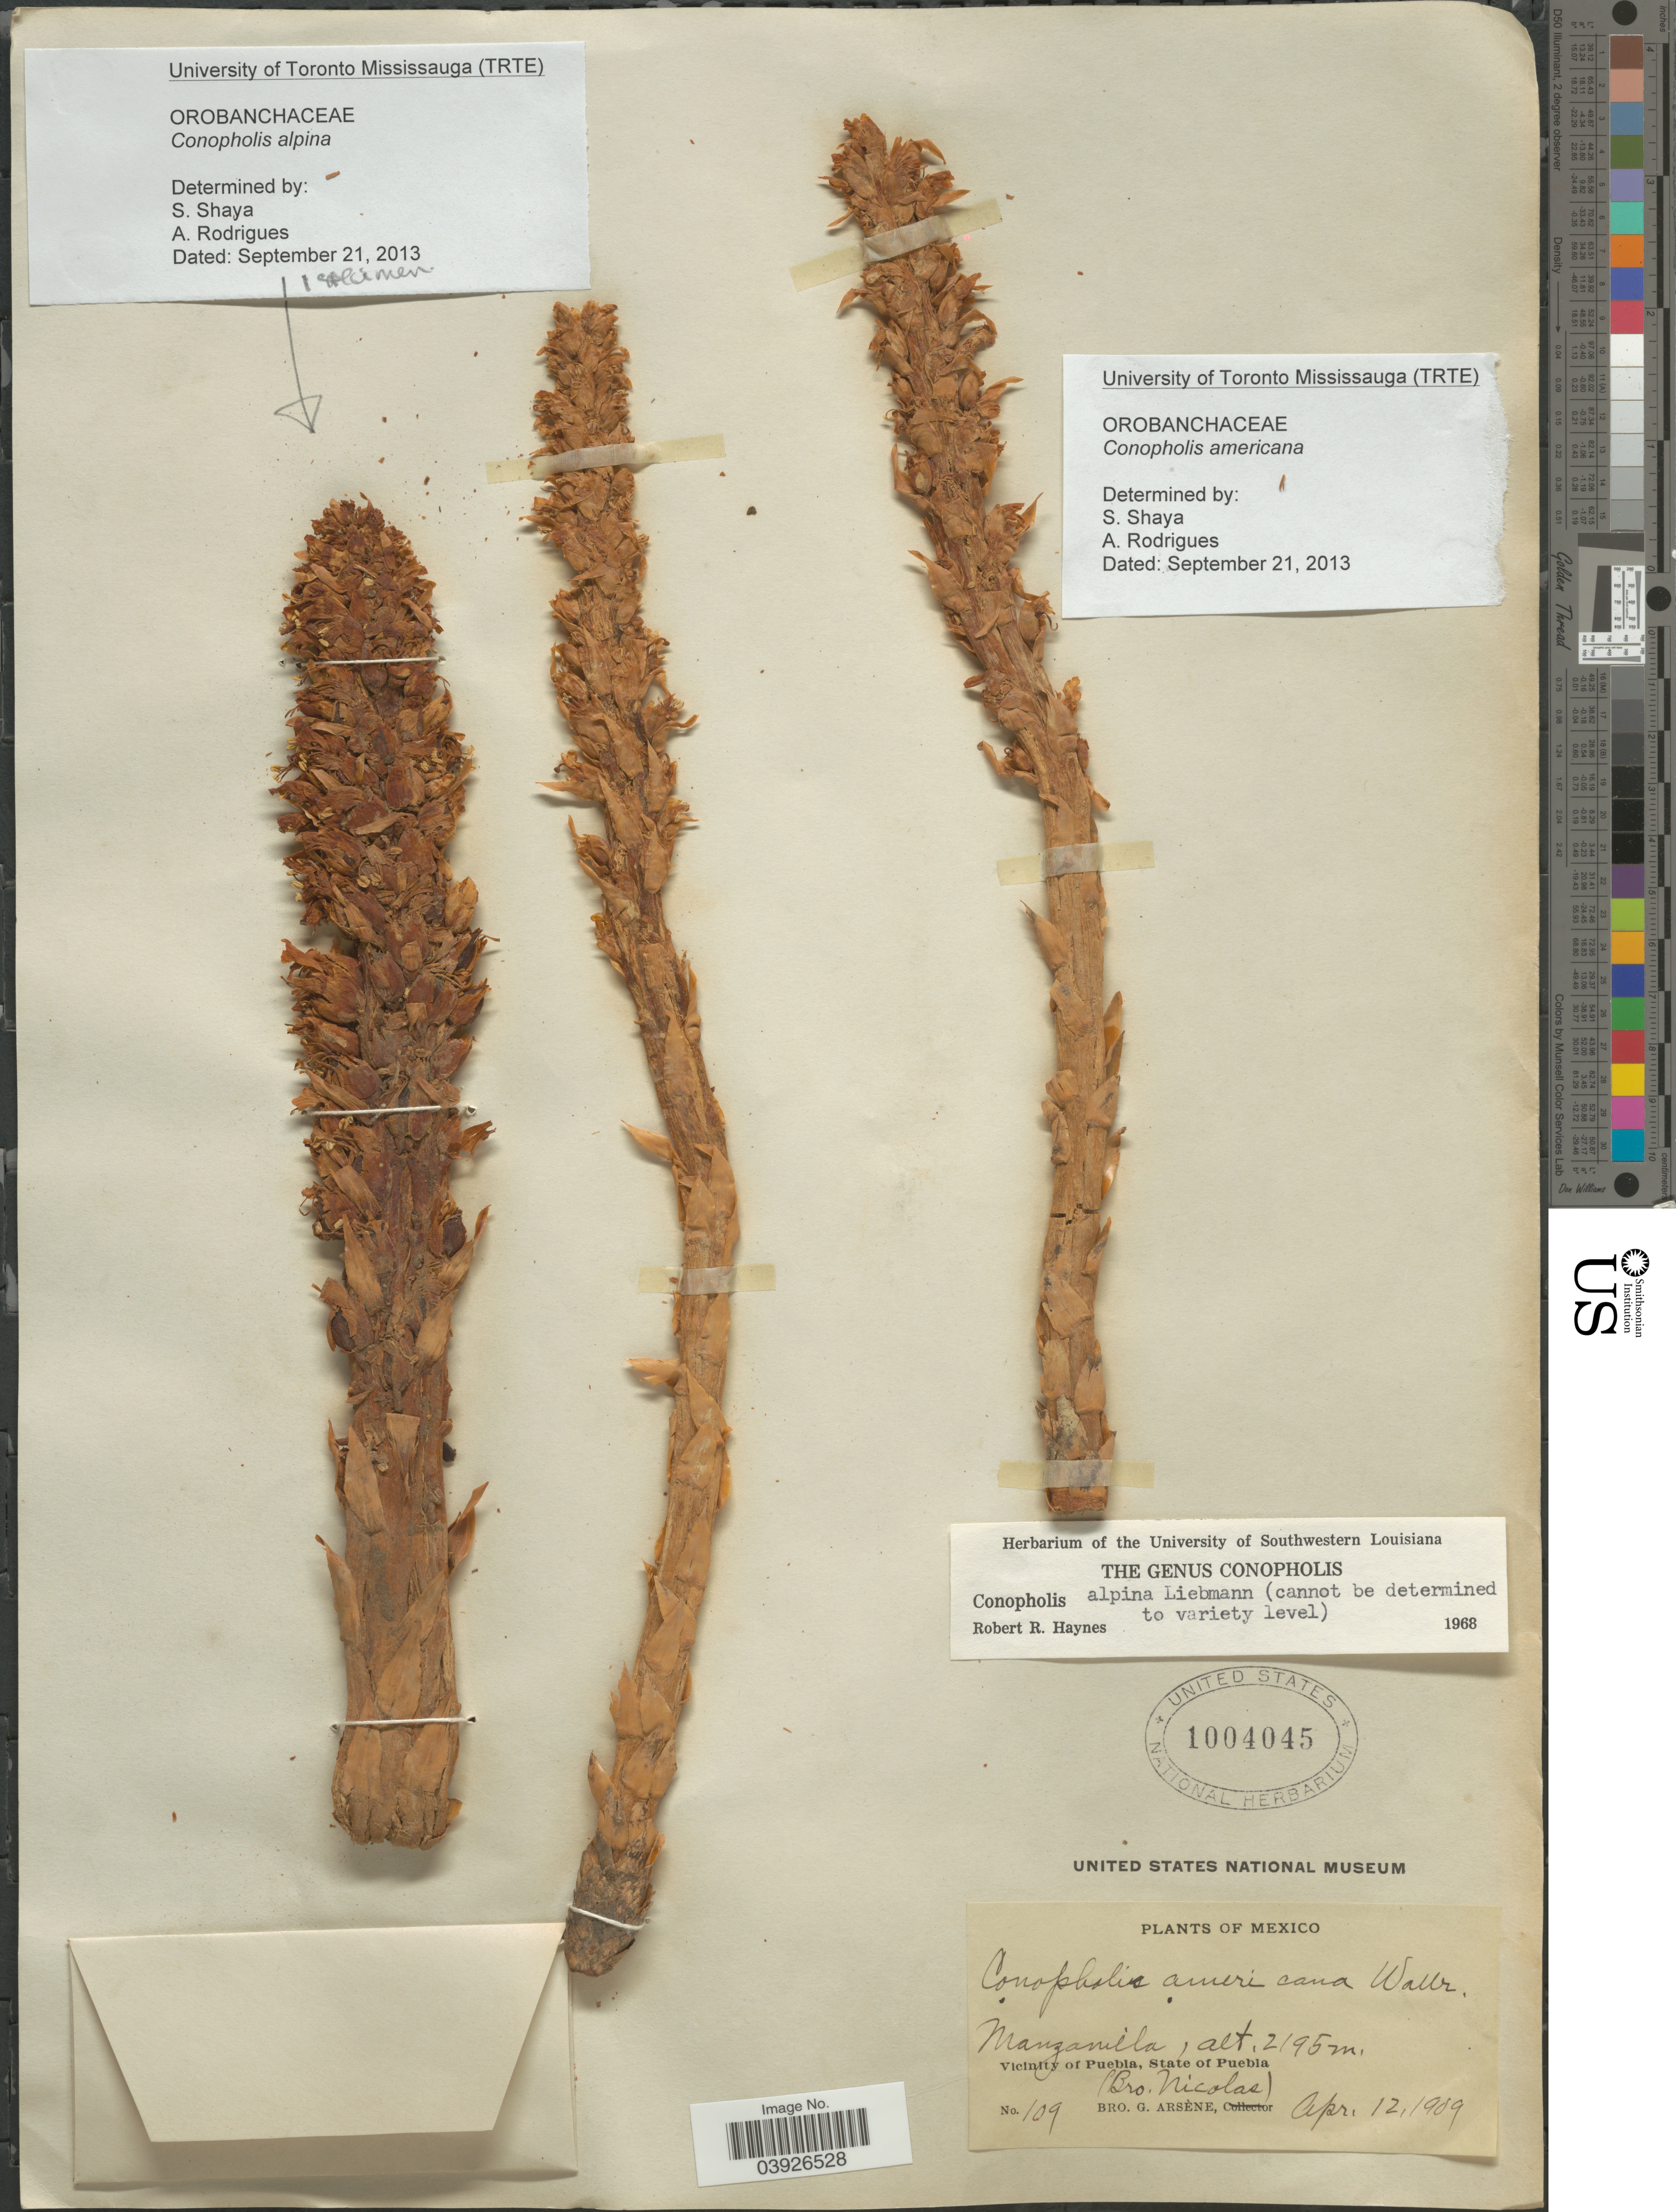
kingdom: Plantae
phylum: Tracheophyta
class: Magnoliopsida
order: Lamiales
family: Orobanchaceae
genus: Conopholis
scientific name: Conopholis americana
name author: (L. f.) Wallr.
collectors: Bro. G. Arsène & Bro. Nicolas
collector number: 109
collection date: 1909-04-12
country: Mexico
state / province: Puebla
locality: Manzanilla. Vicinity of Puebla.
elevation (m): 2195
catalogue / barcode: US 1004045